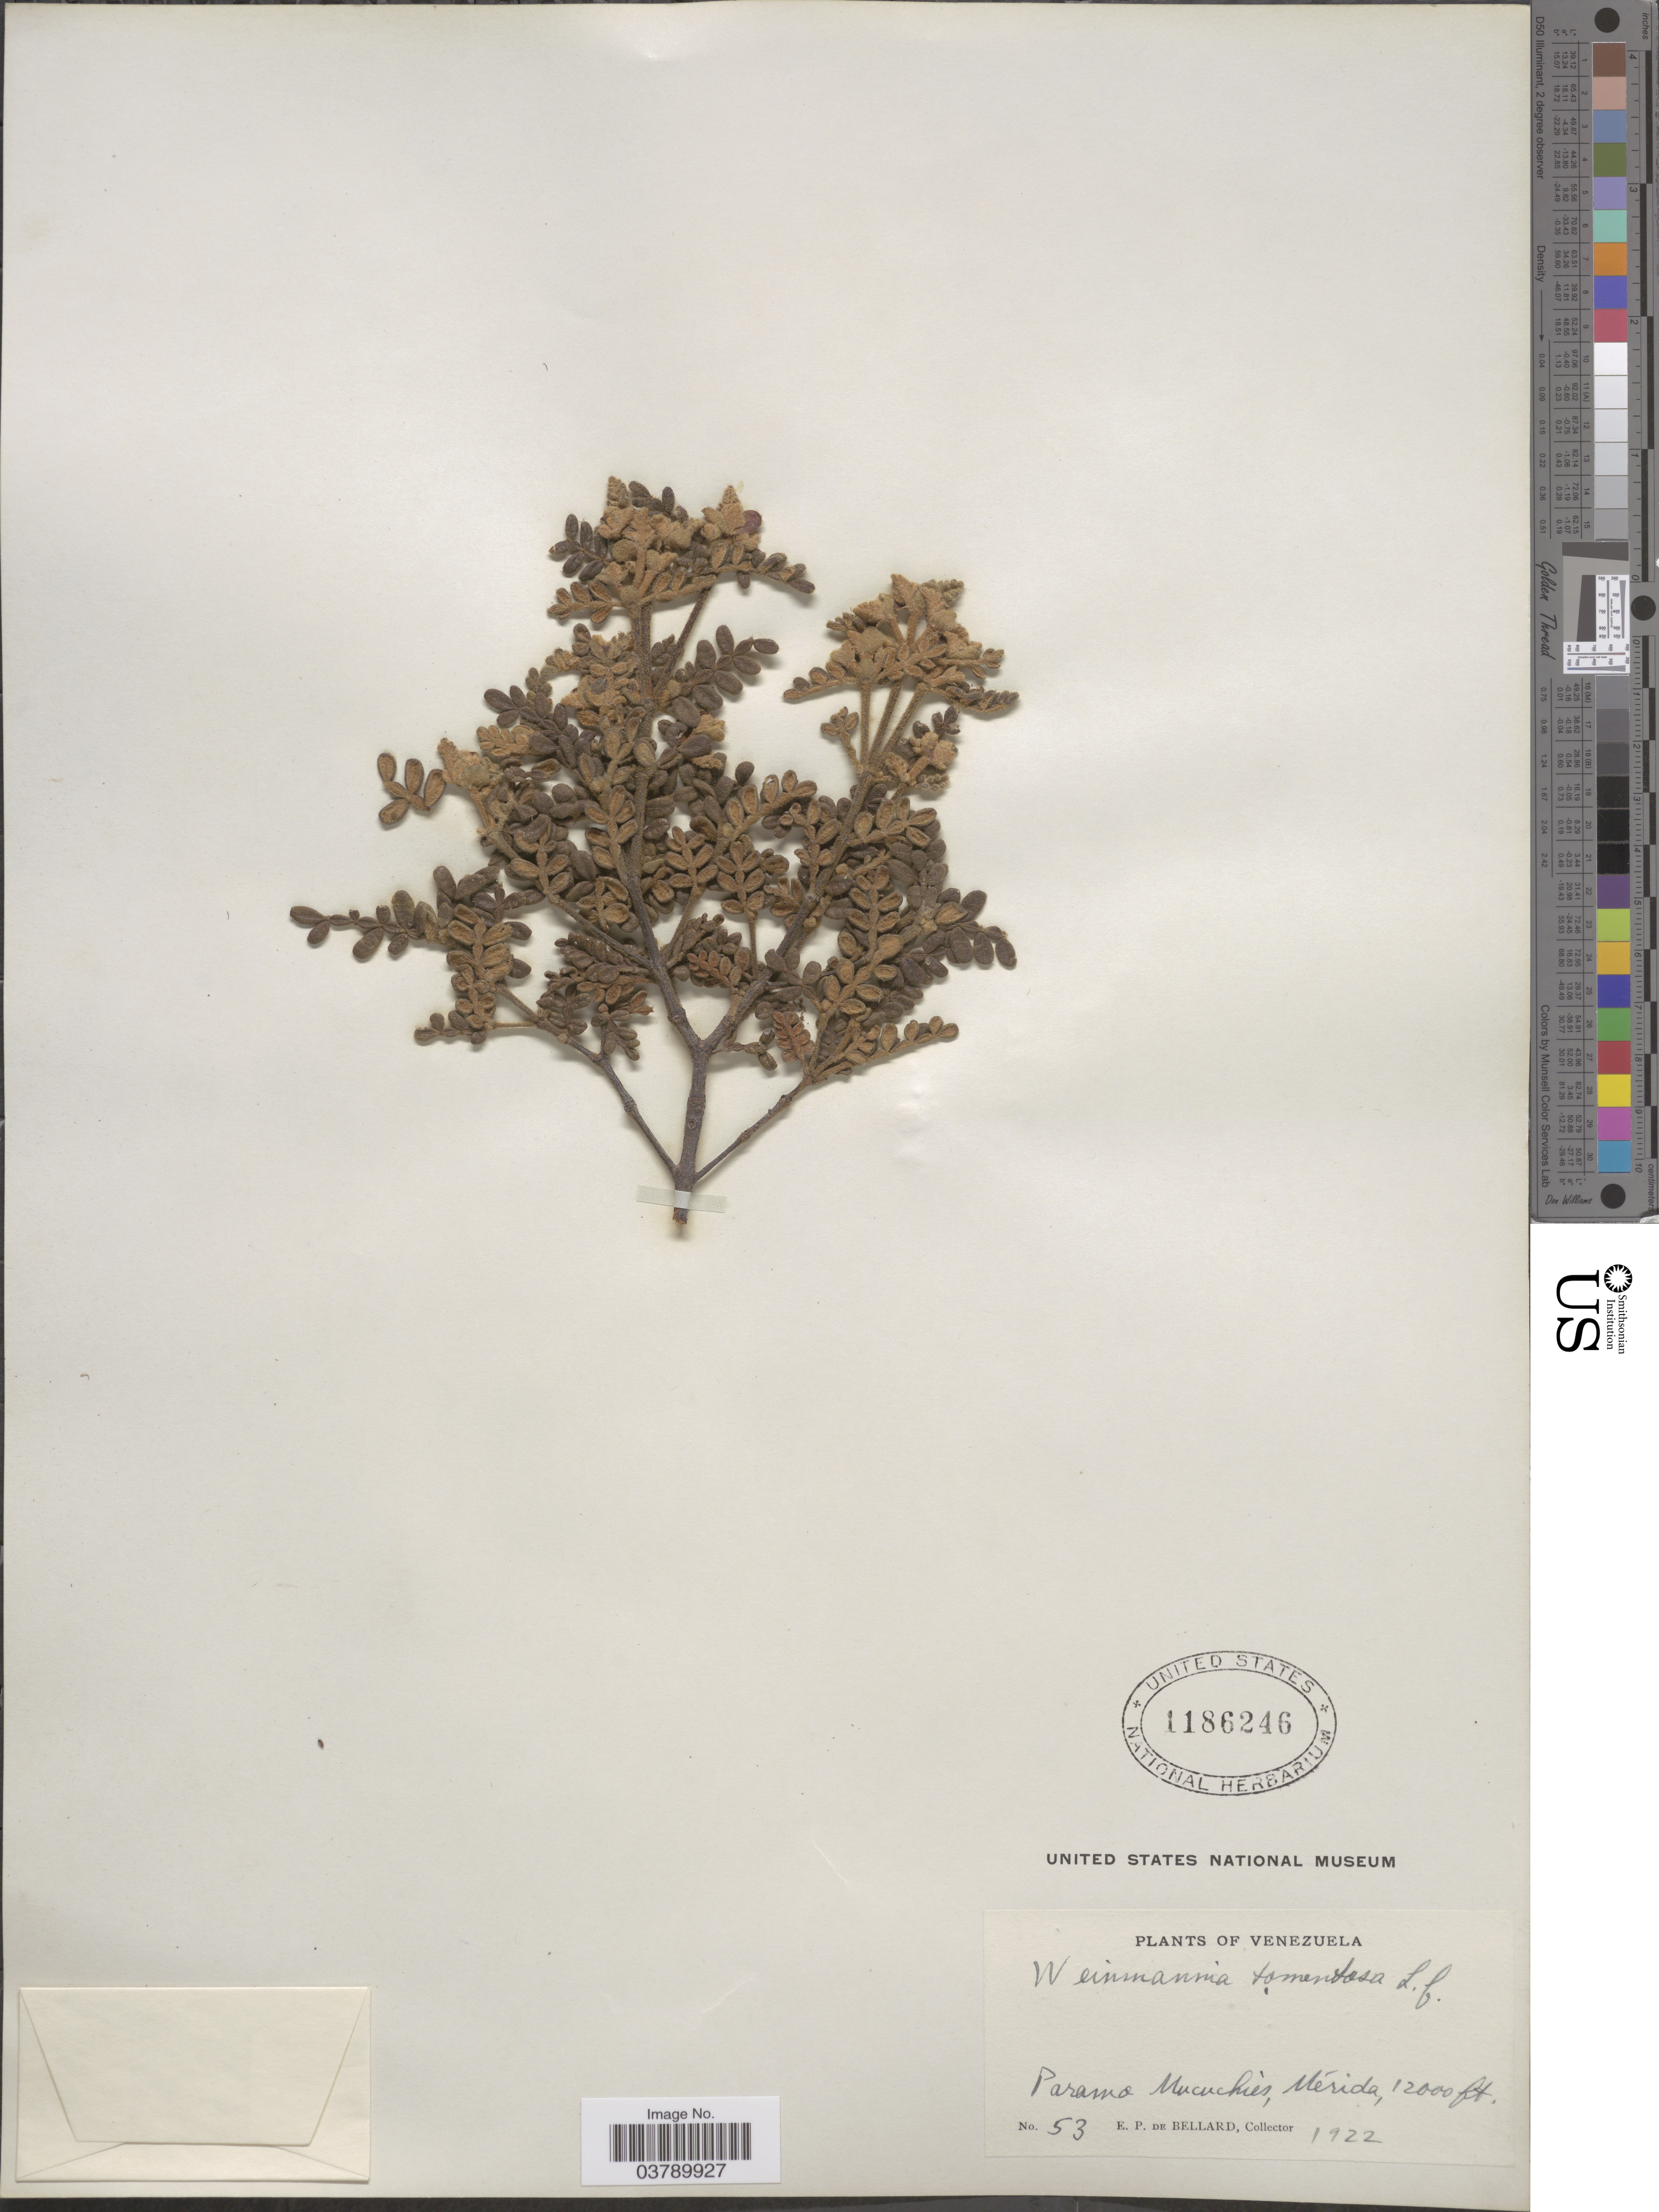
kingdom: Plantae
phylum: Tracheophyta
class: Magnoliopsida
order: Oxalidales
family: Cunoniaceae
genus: Weinmannia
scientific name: Weinmannia tomentosa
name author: L.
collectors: E. de Bellard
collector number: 53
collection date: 1922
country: Venezuela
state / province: Merida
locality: Paramo Mucuchies.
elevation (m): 3658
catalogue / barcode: US 1186246